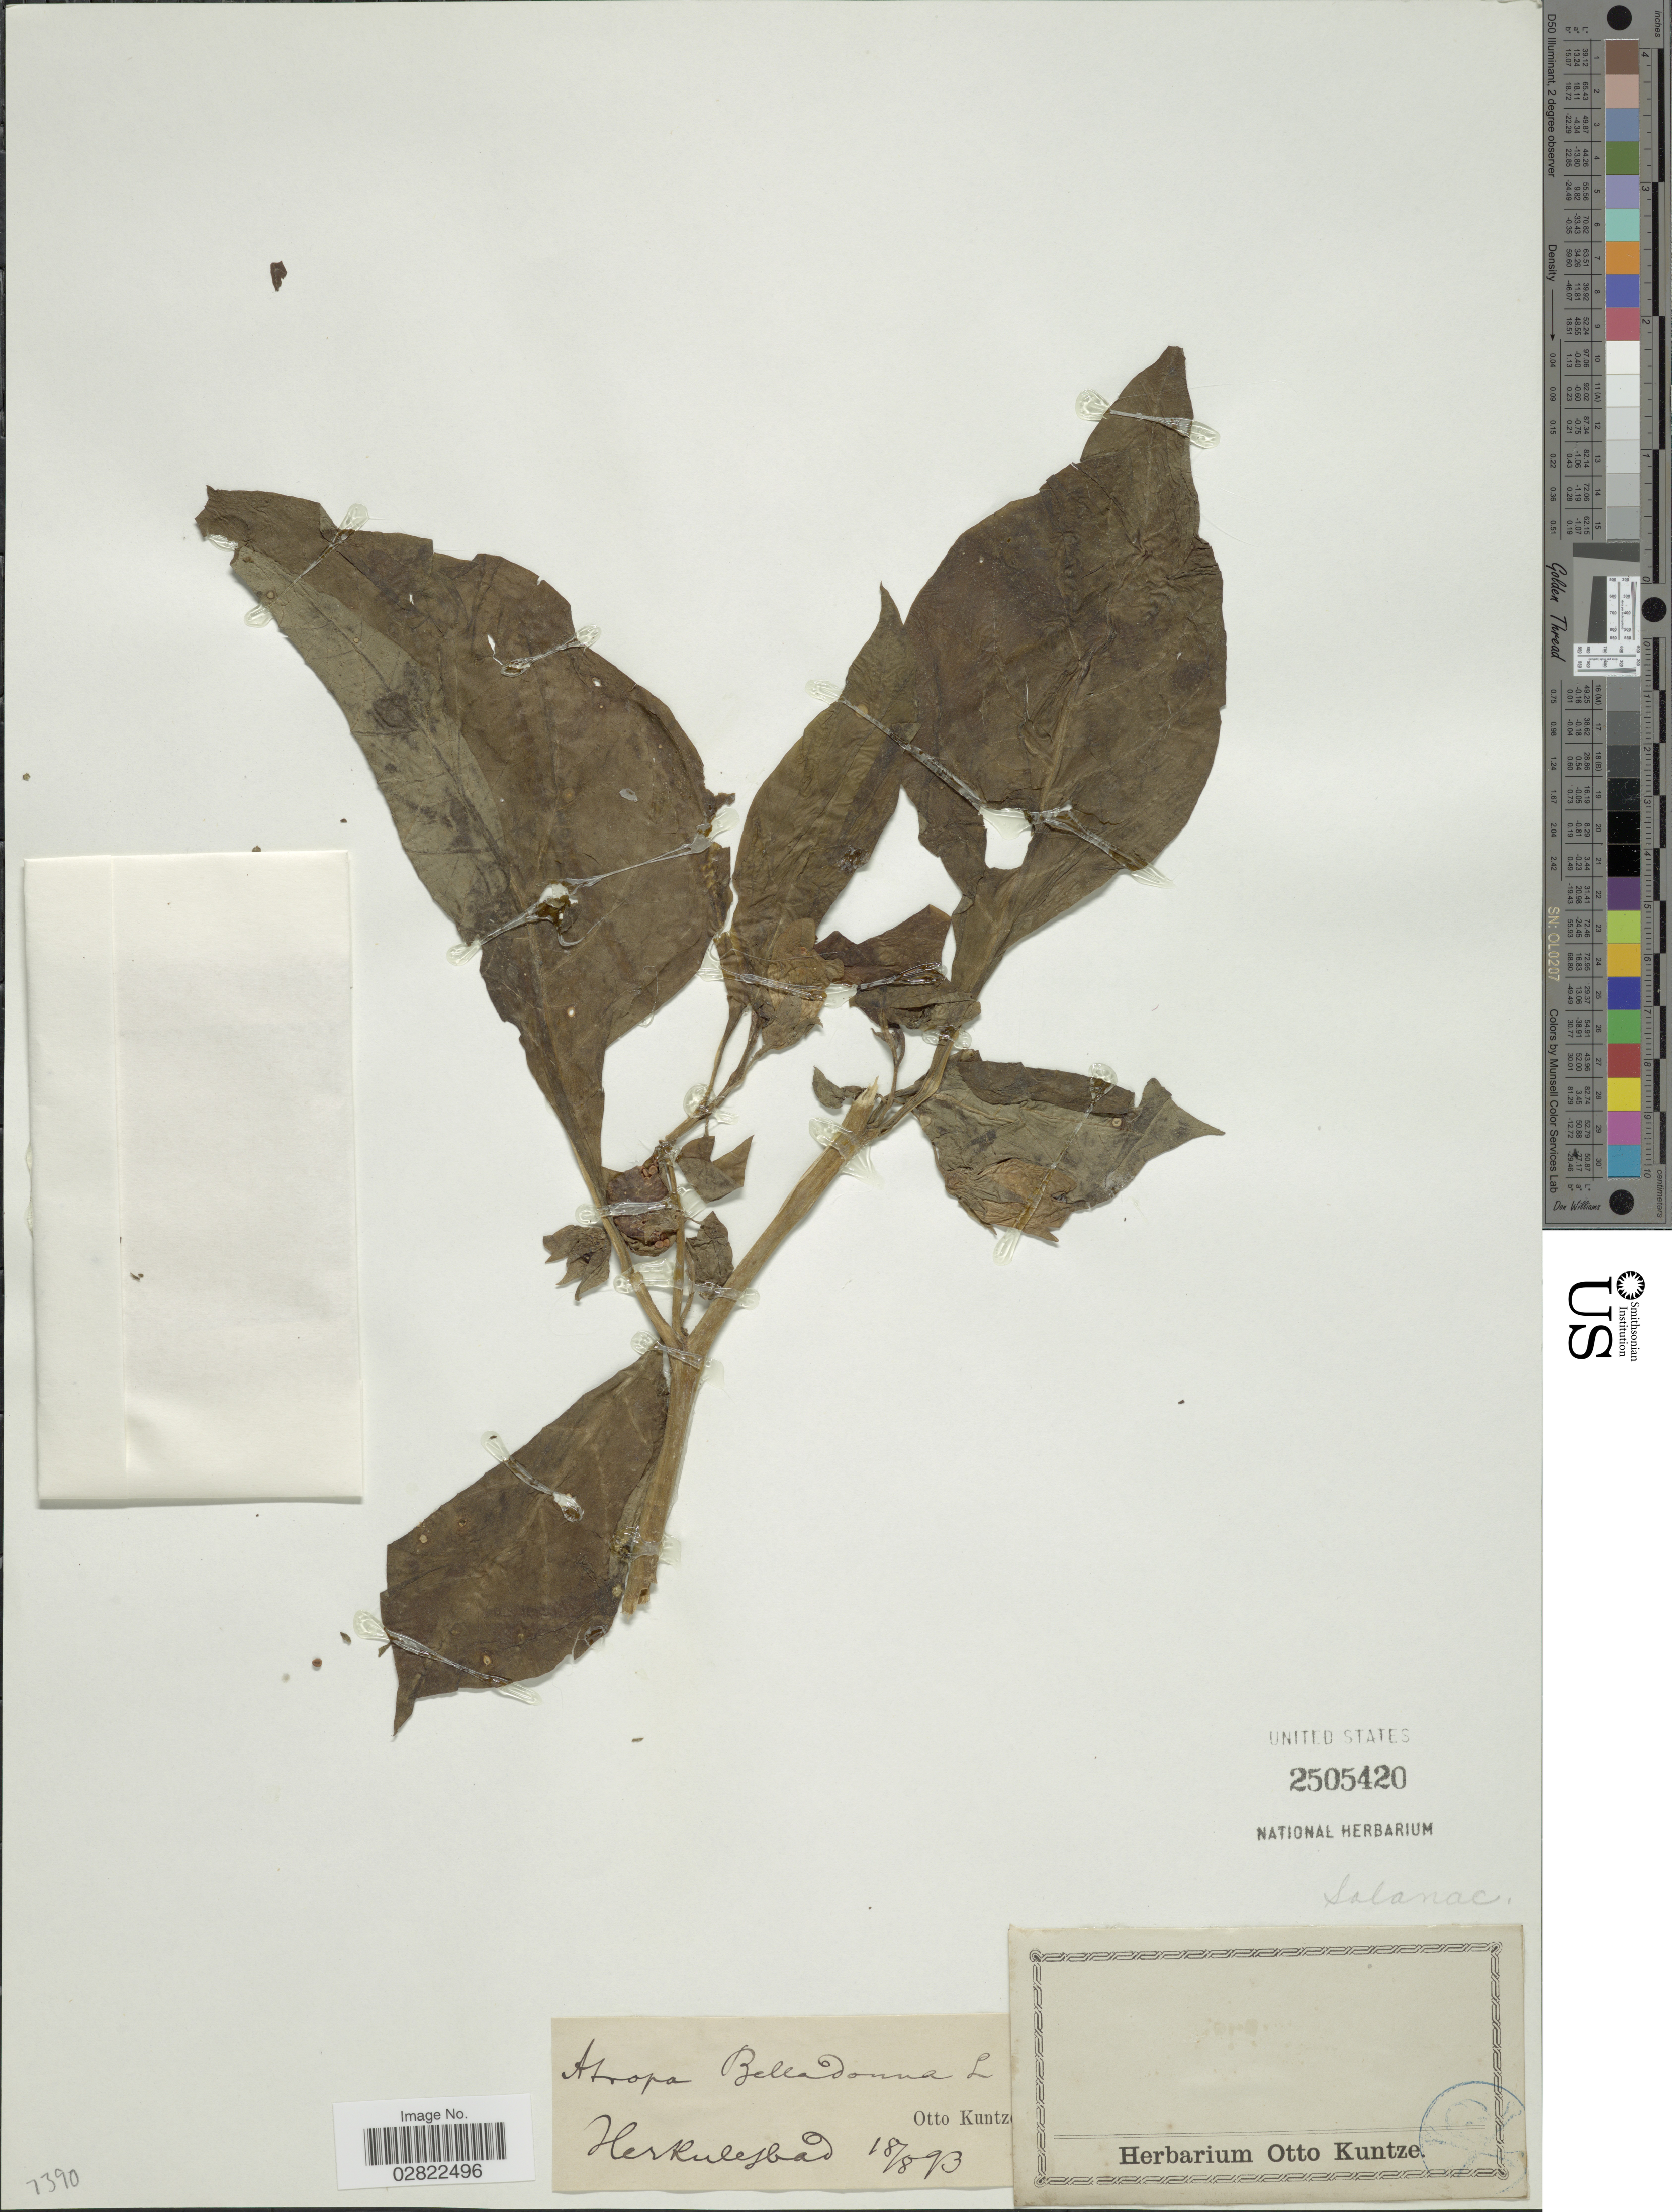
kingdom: Plantae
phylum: Tracheophyta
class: Magnoliopsida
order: Solanales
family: Solanaceae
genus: Atropa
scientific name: Atropa belladonna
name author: L.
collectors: C.E.O. Kuntze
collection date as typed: Transcribed d/m/y: 18/8/93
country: Romania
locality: Herkulesbad.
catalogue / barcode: US 2505420